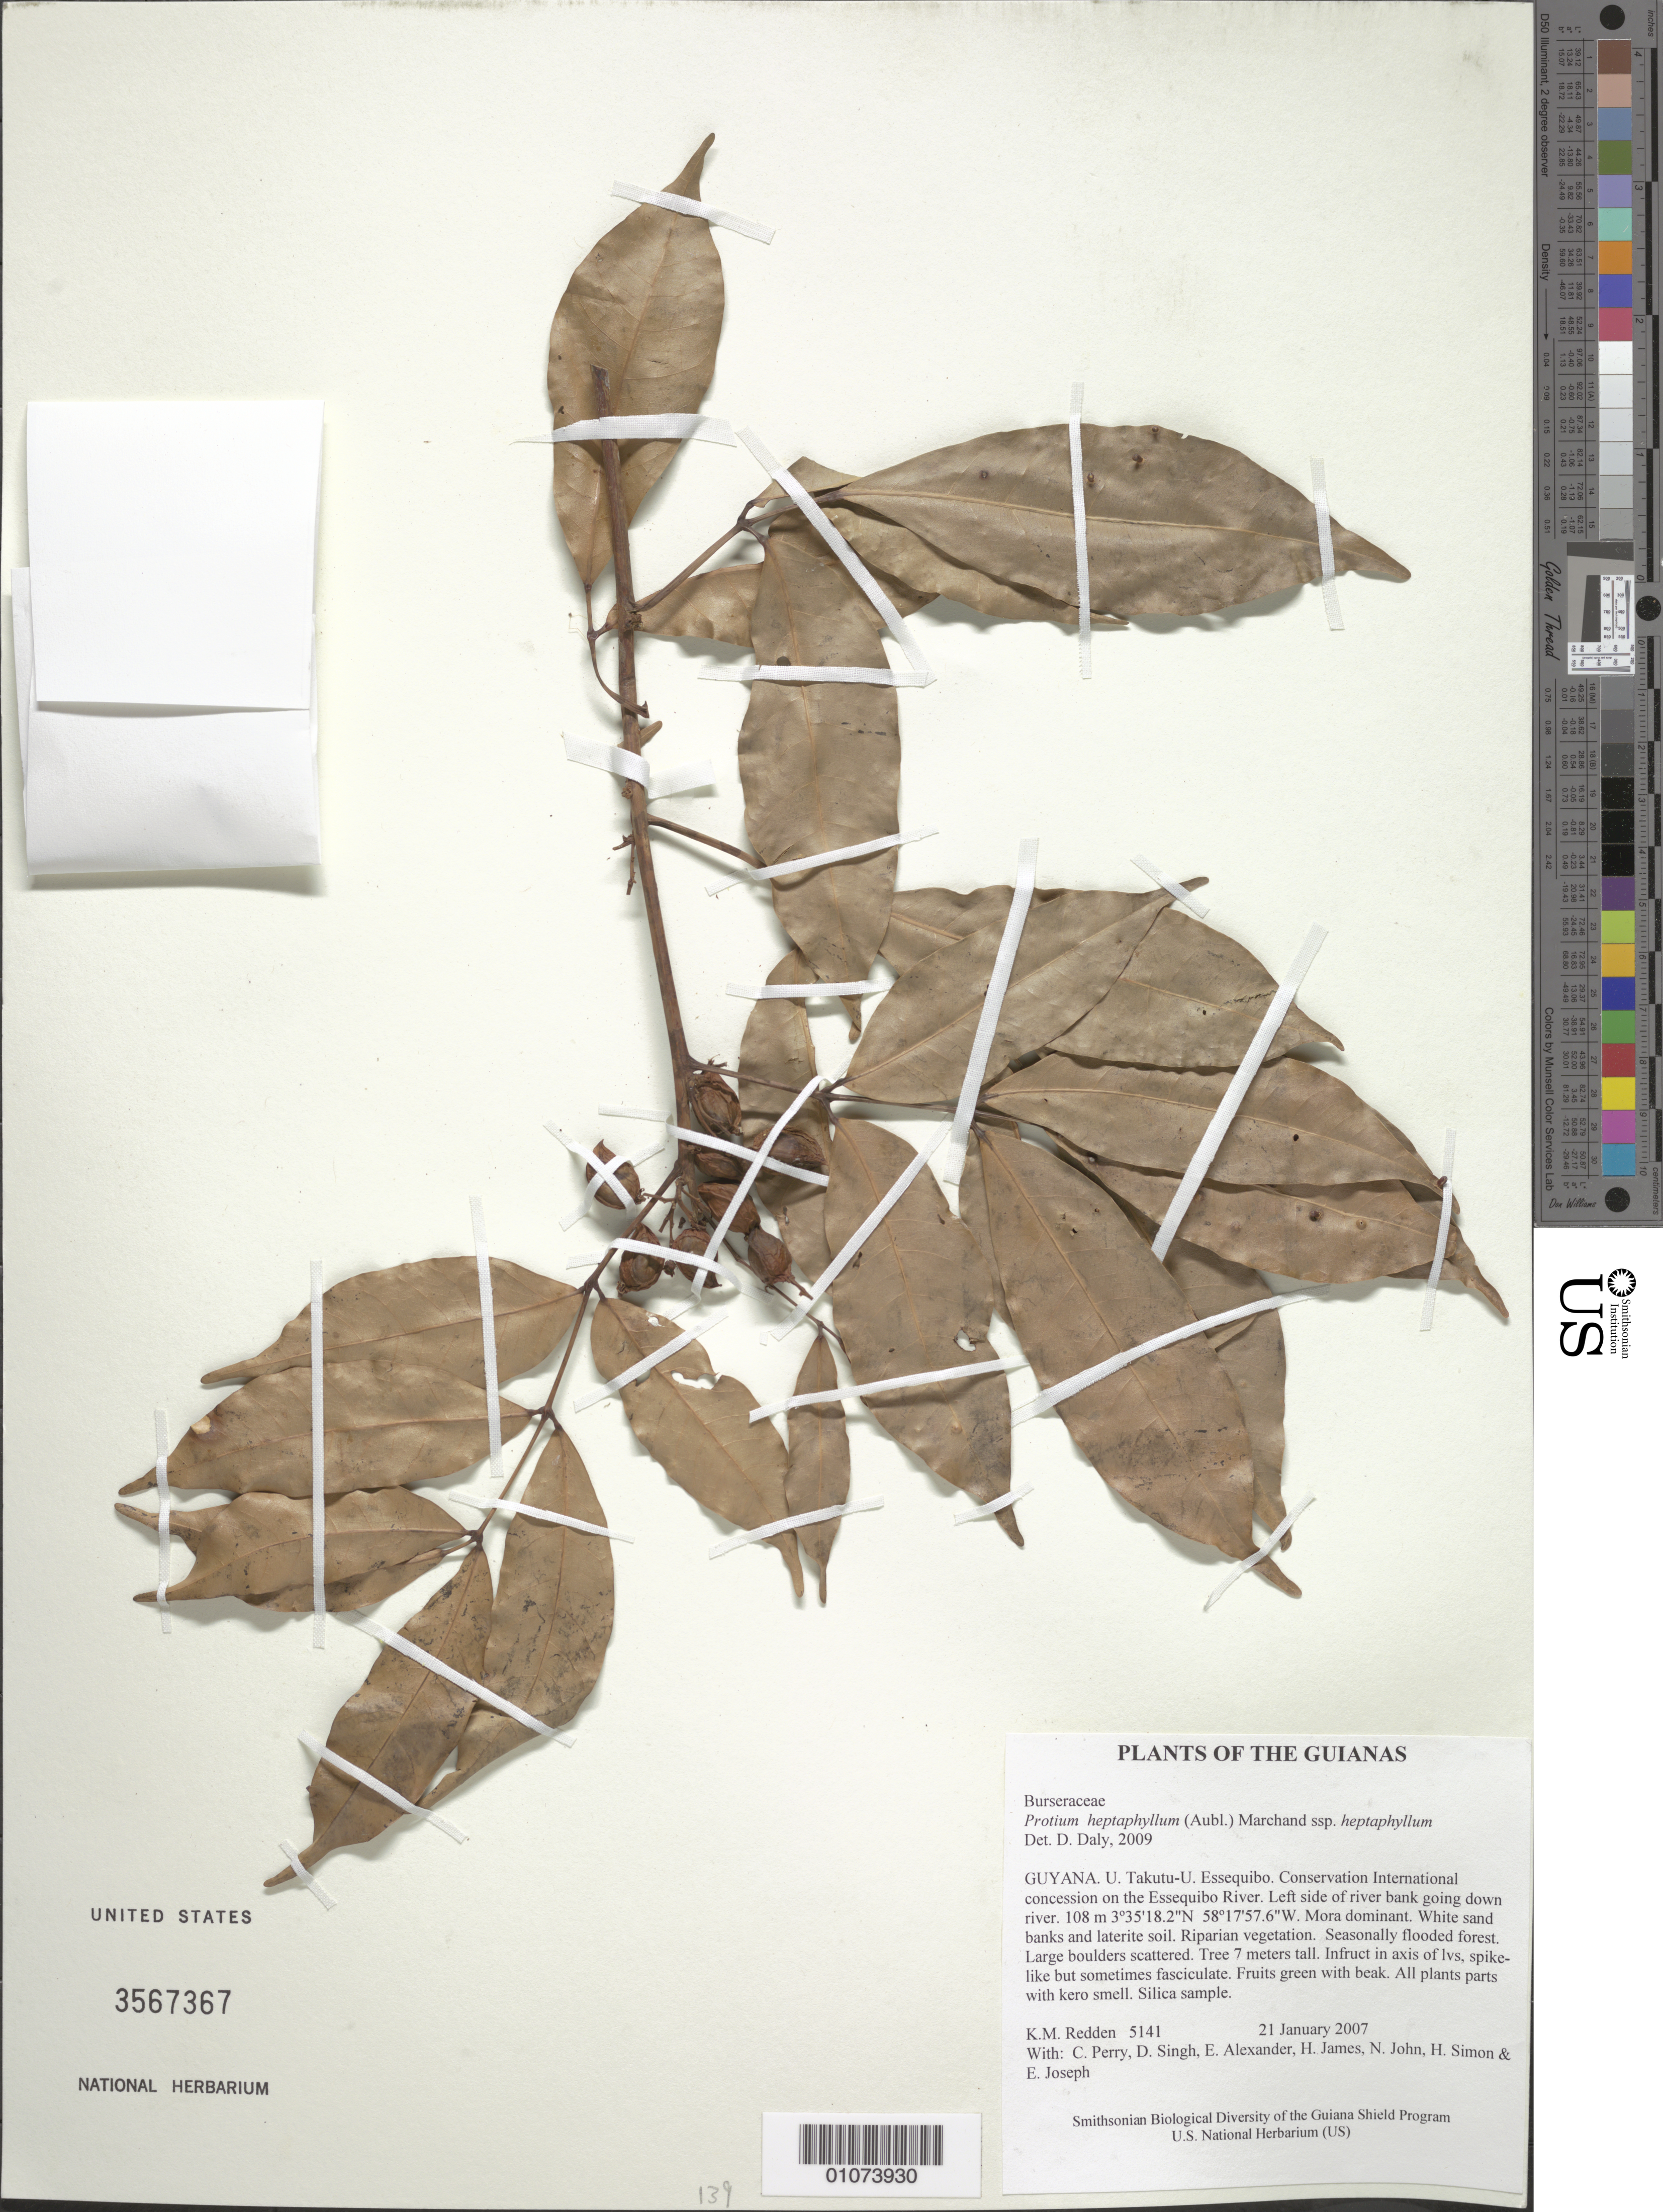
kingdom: Plantae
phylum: Tracheophyta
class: Magnoliopsida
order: Sapindales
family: Burseraceae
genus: Protium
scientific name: Protium heptaphyllum subsp. heptaphyllum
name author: (Aubl.) Marchand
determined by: Daly, D. C.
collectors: K. M. Redden, C. Perry, D. Singh, E. Alexander, H. James, N. John, H. Simon & E. Joseph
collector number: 5141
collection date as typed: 21 January 2007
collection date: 2007-01-21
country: Guyana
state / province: U. Takutu-U. Essequibo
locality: Conservation International concession on the Essequibo River. Left side of river bank going down river.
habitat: Mora dominant. White sand banks and laterite soil. Riparian vegetation. Seasonally flooded forest. Large boulders scattered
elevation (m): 108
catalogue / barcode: US 3567367